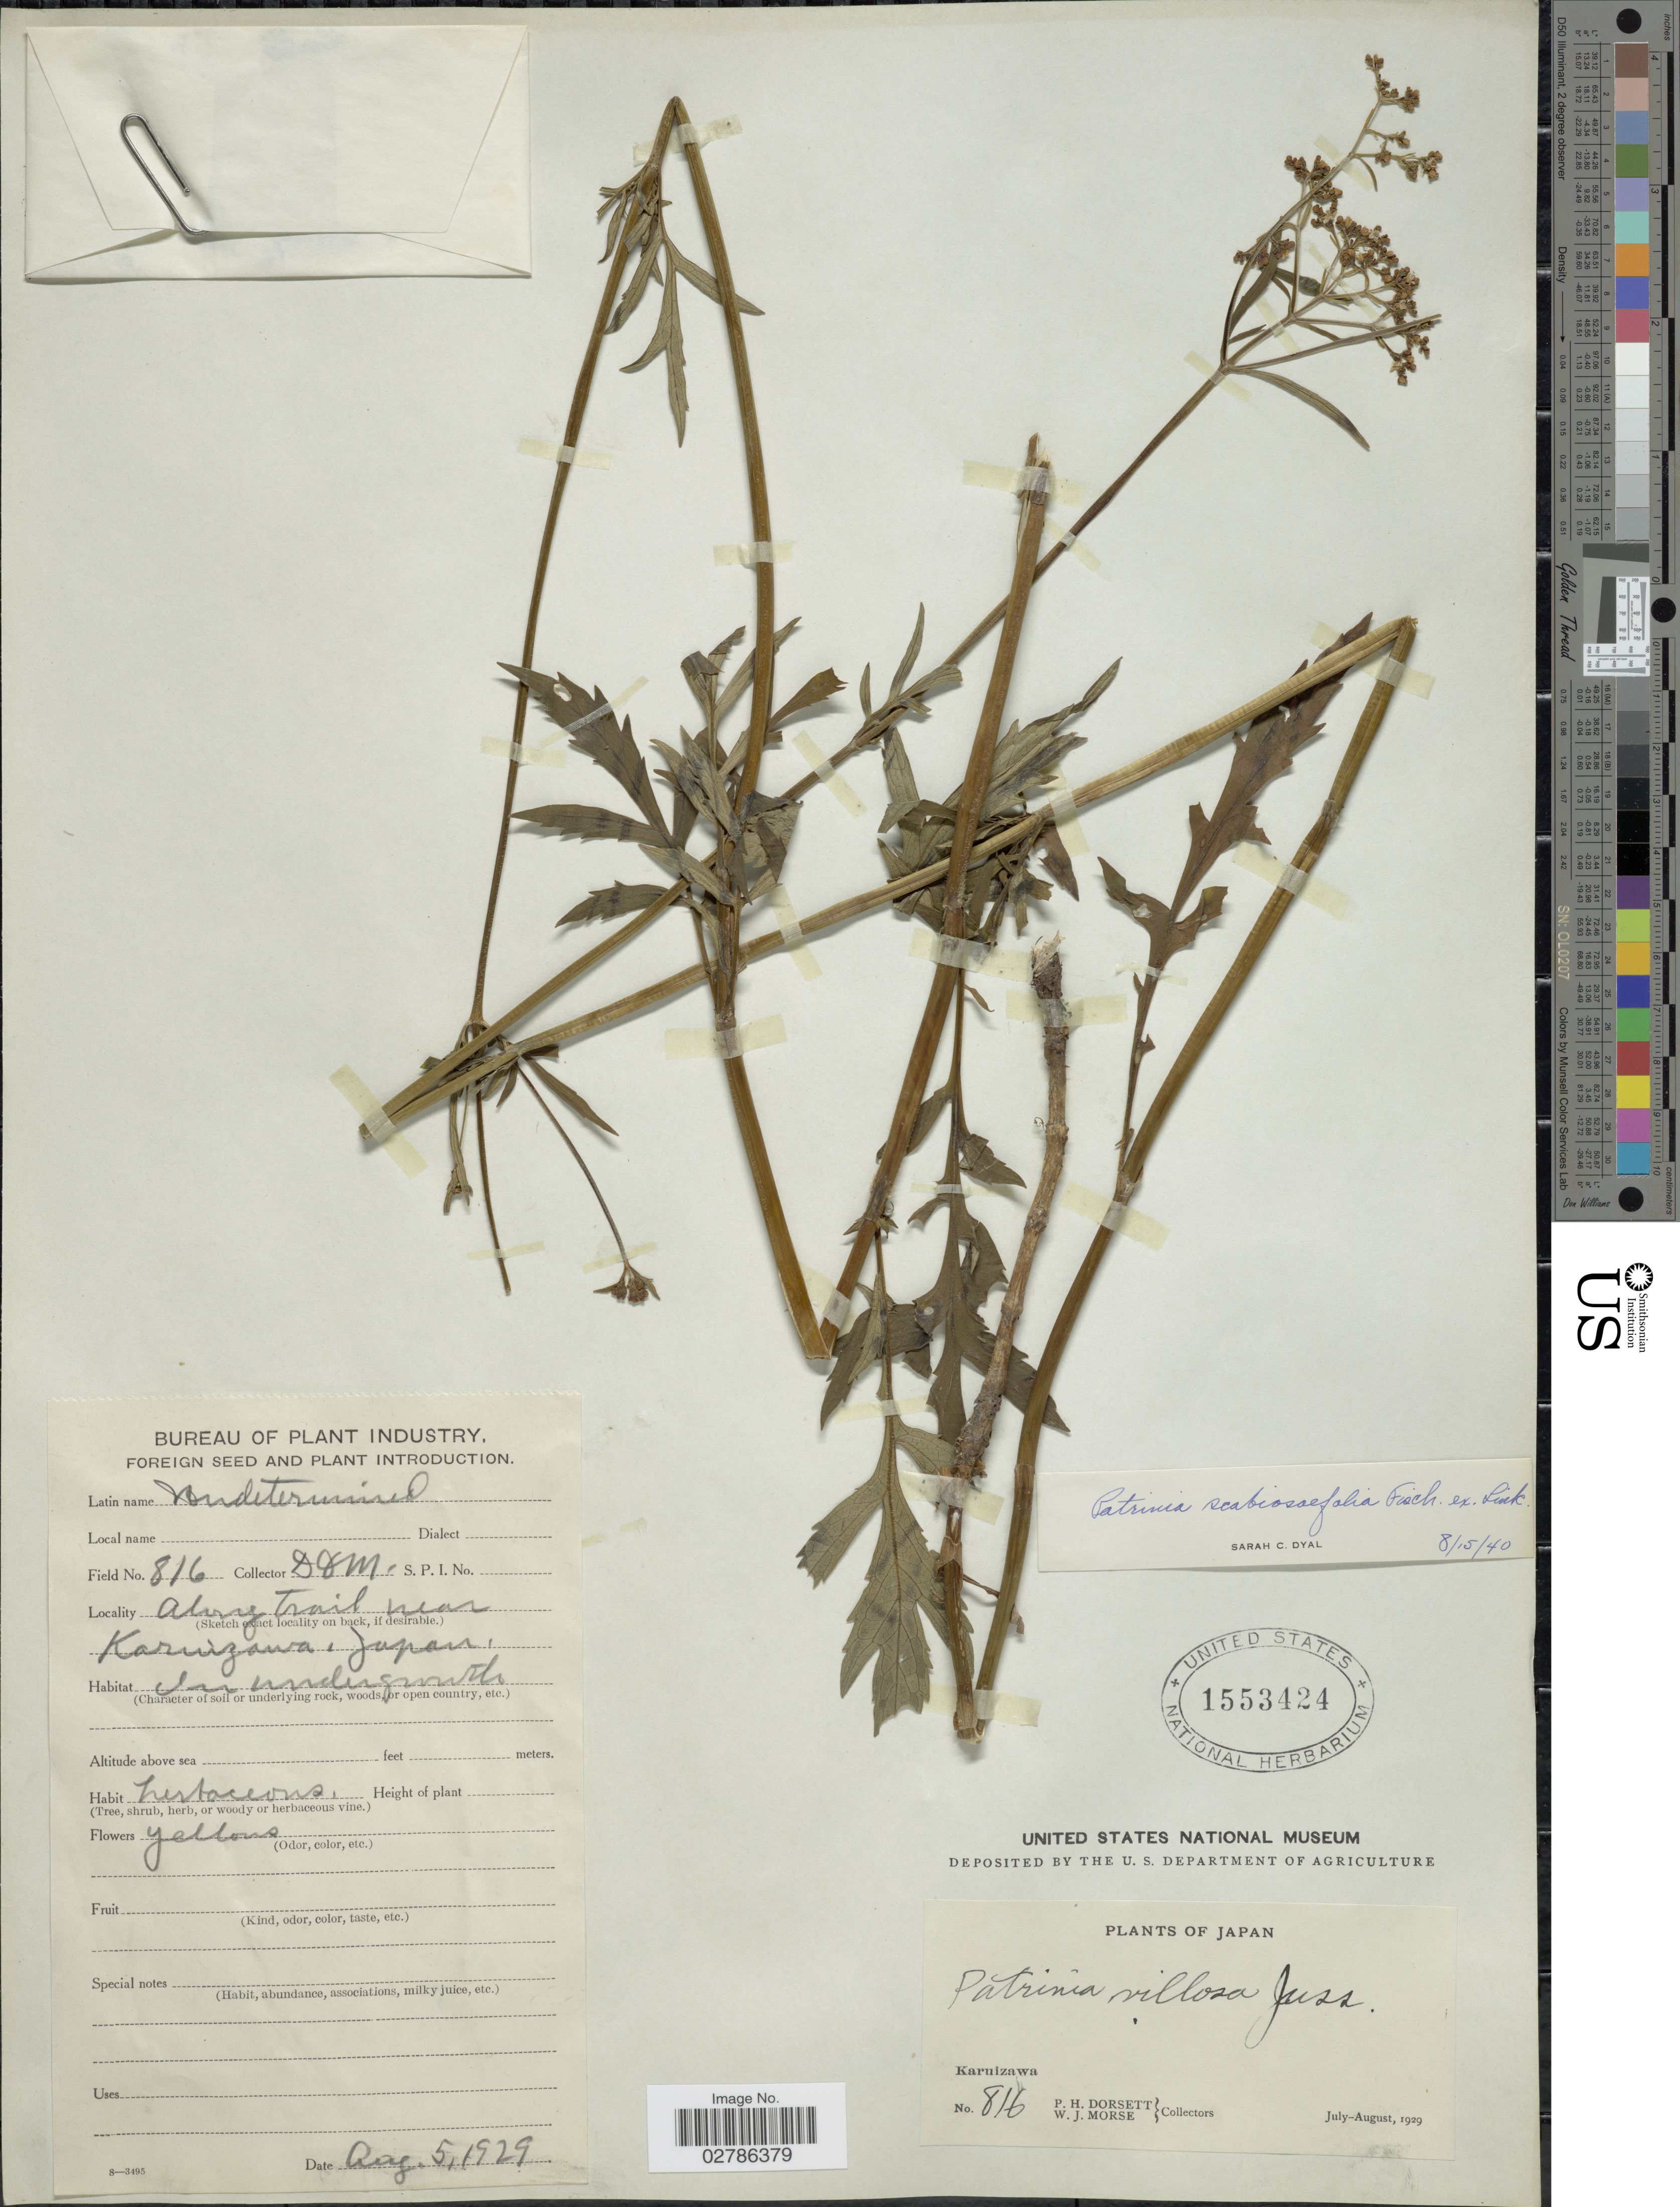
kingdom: Plantae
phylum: Tracheophyta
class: Magnoliopsida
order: Dipsacales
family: Caprifoliaceae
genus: Patrinia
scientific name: Patrinia scabiosifolia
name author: Link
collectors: P. H. Dorsett & W. J. Morse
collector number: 816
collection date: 1929-08-05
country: Japan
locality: Along Trail near Karuizawa.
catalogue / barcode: US 1553424